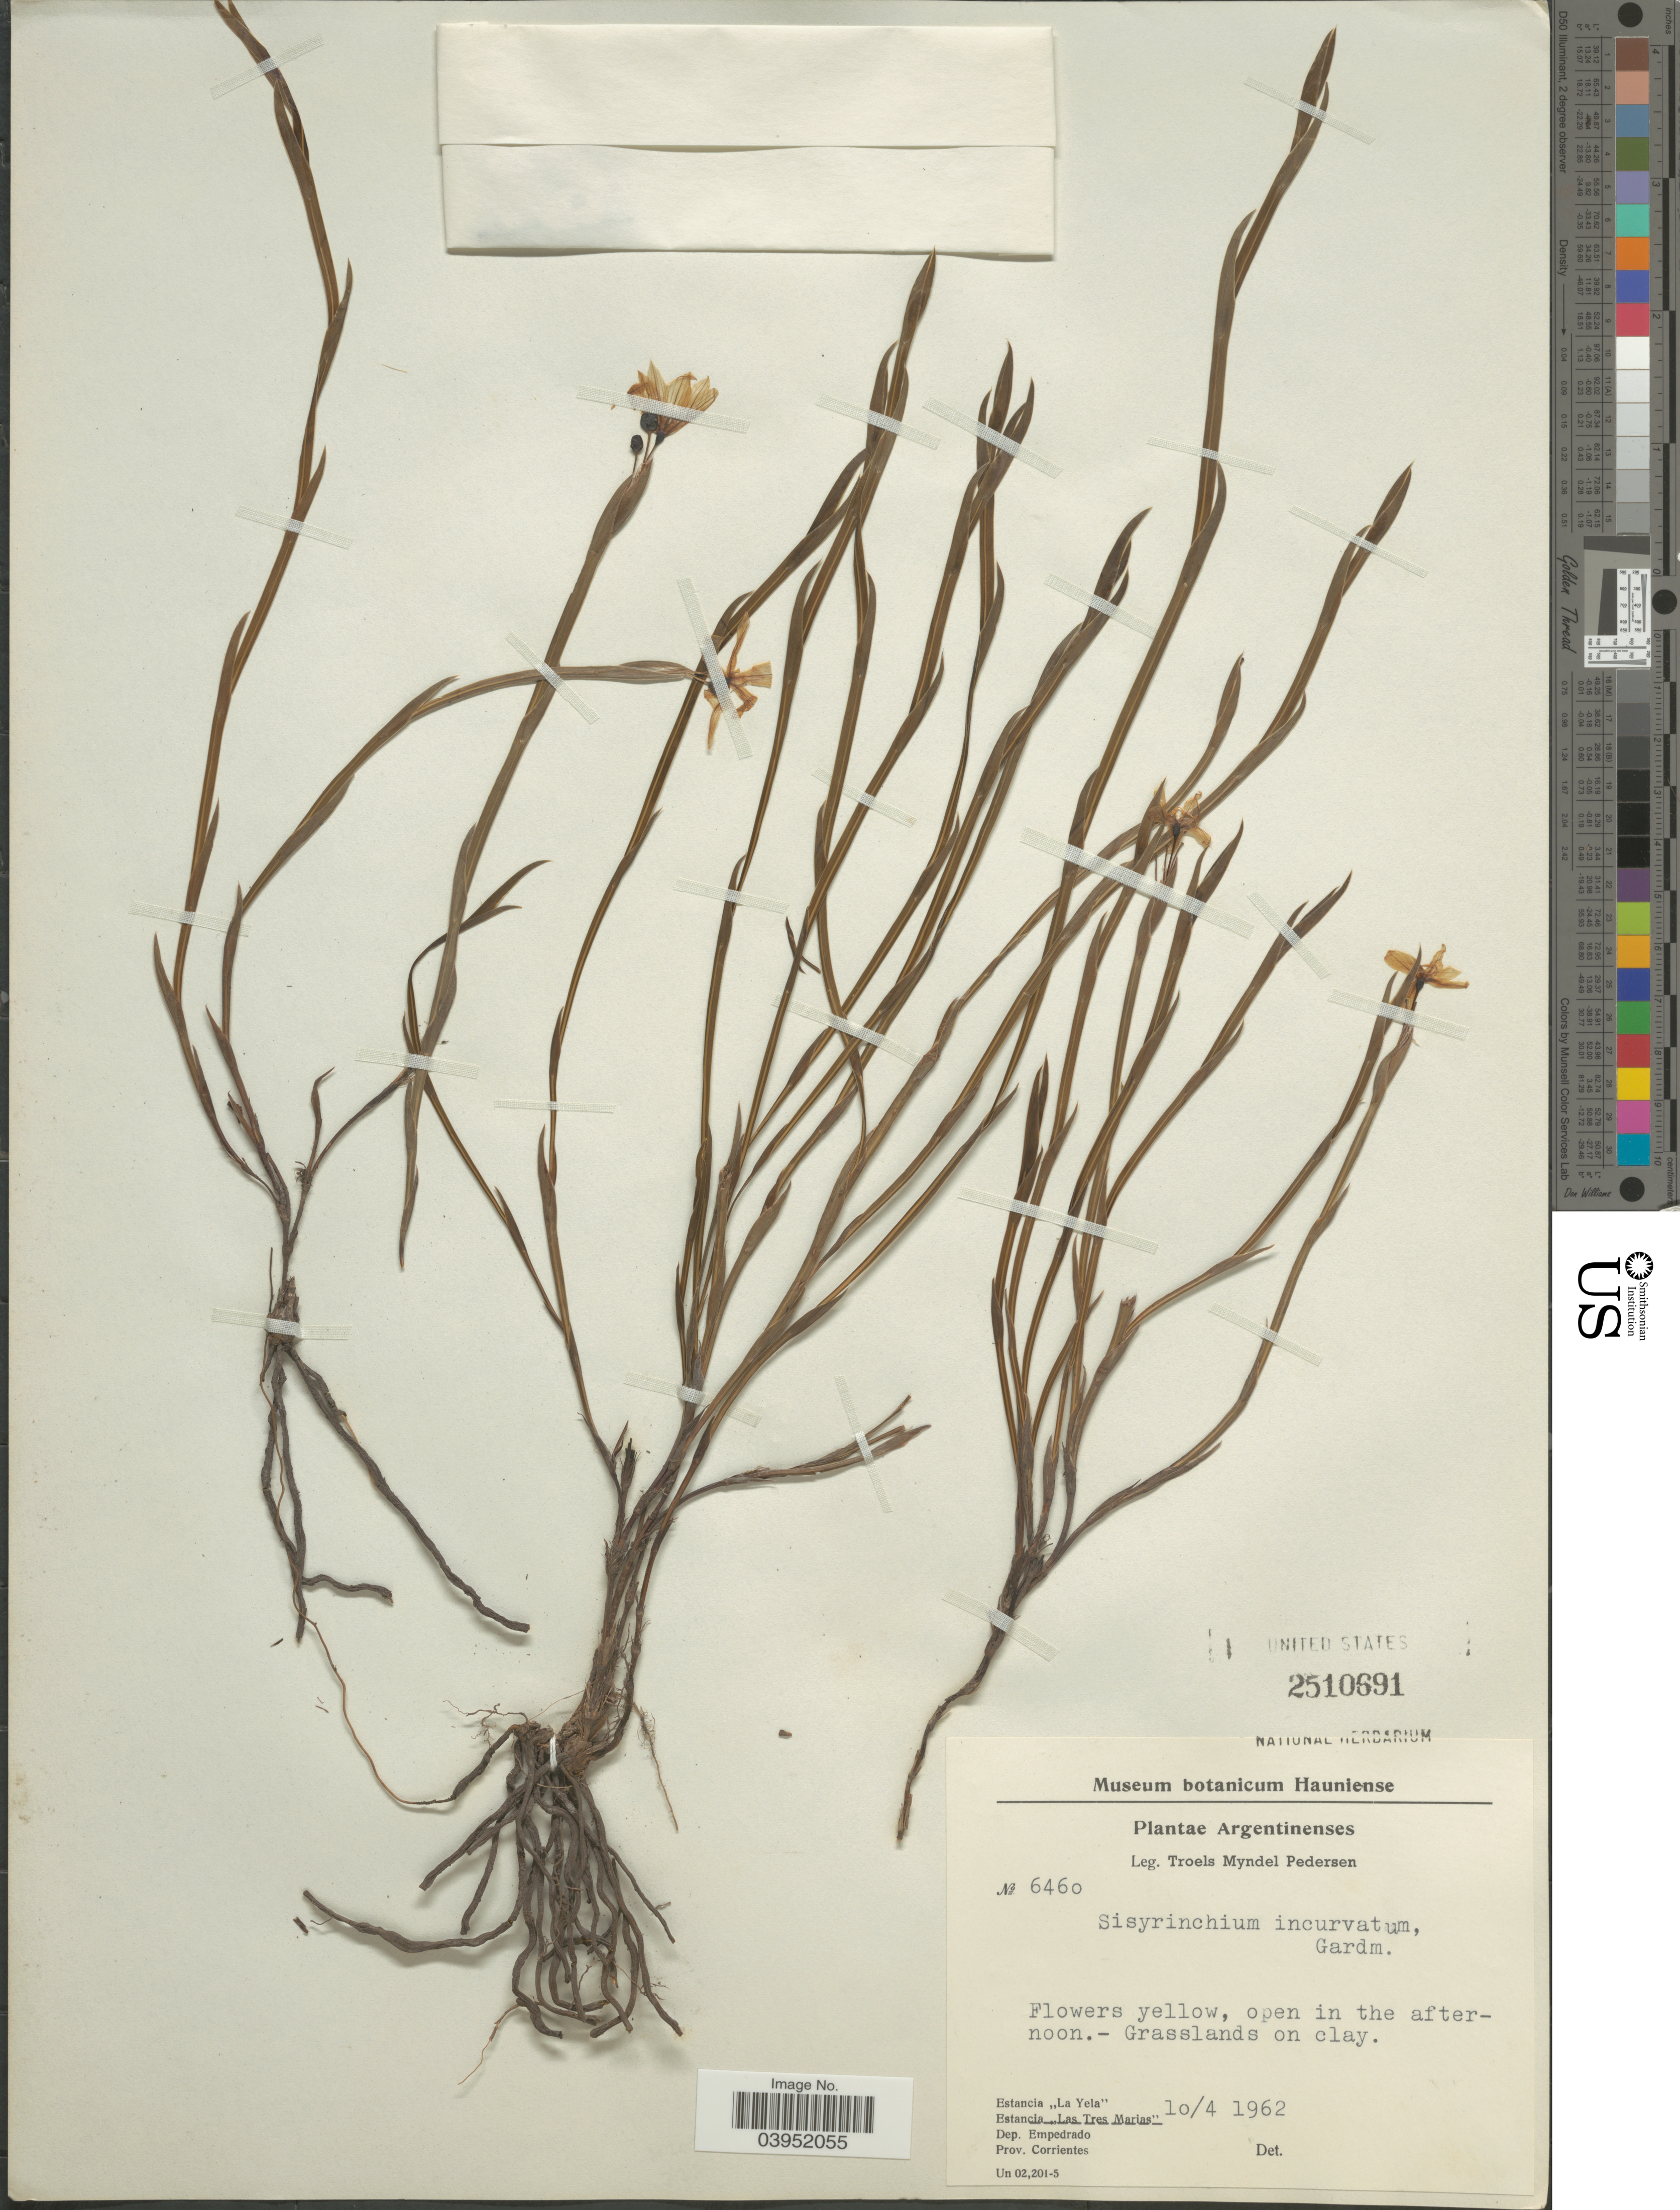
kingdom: Plantae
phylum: Tracheophyta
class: Liliopsida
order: Asparagales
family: Iridaceae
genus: Sisyrinchium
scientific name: Sisyrinchium incurvatum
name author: Gardner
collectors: T. Pederson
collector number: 6460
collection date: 1962-04-10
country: Argentina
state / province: Corrientes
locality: Estancia "La Yela". Estancia "Las Tres Marias". Dep. Empedrado.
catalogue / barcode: US 2510691